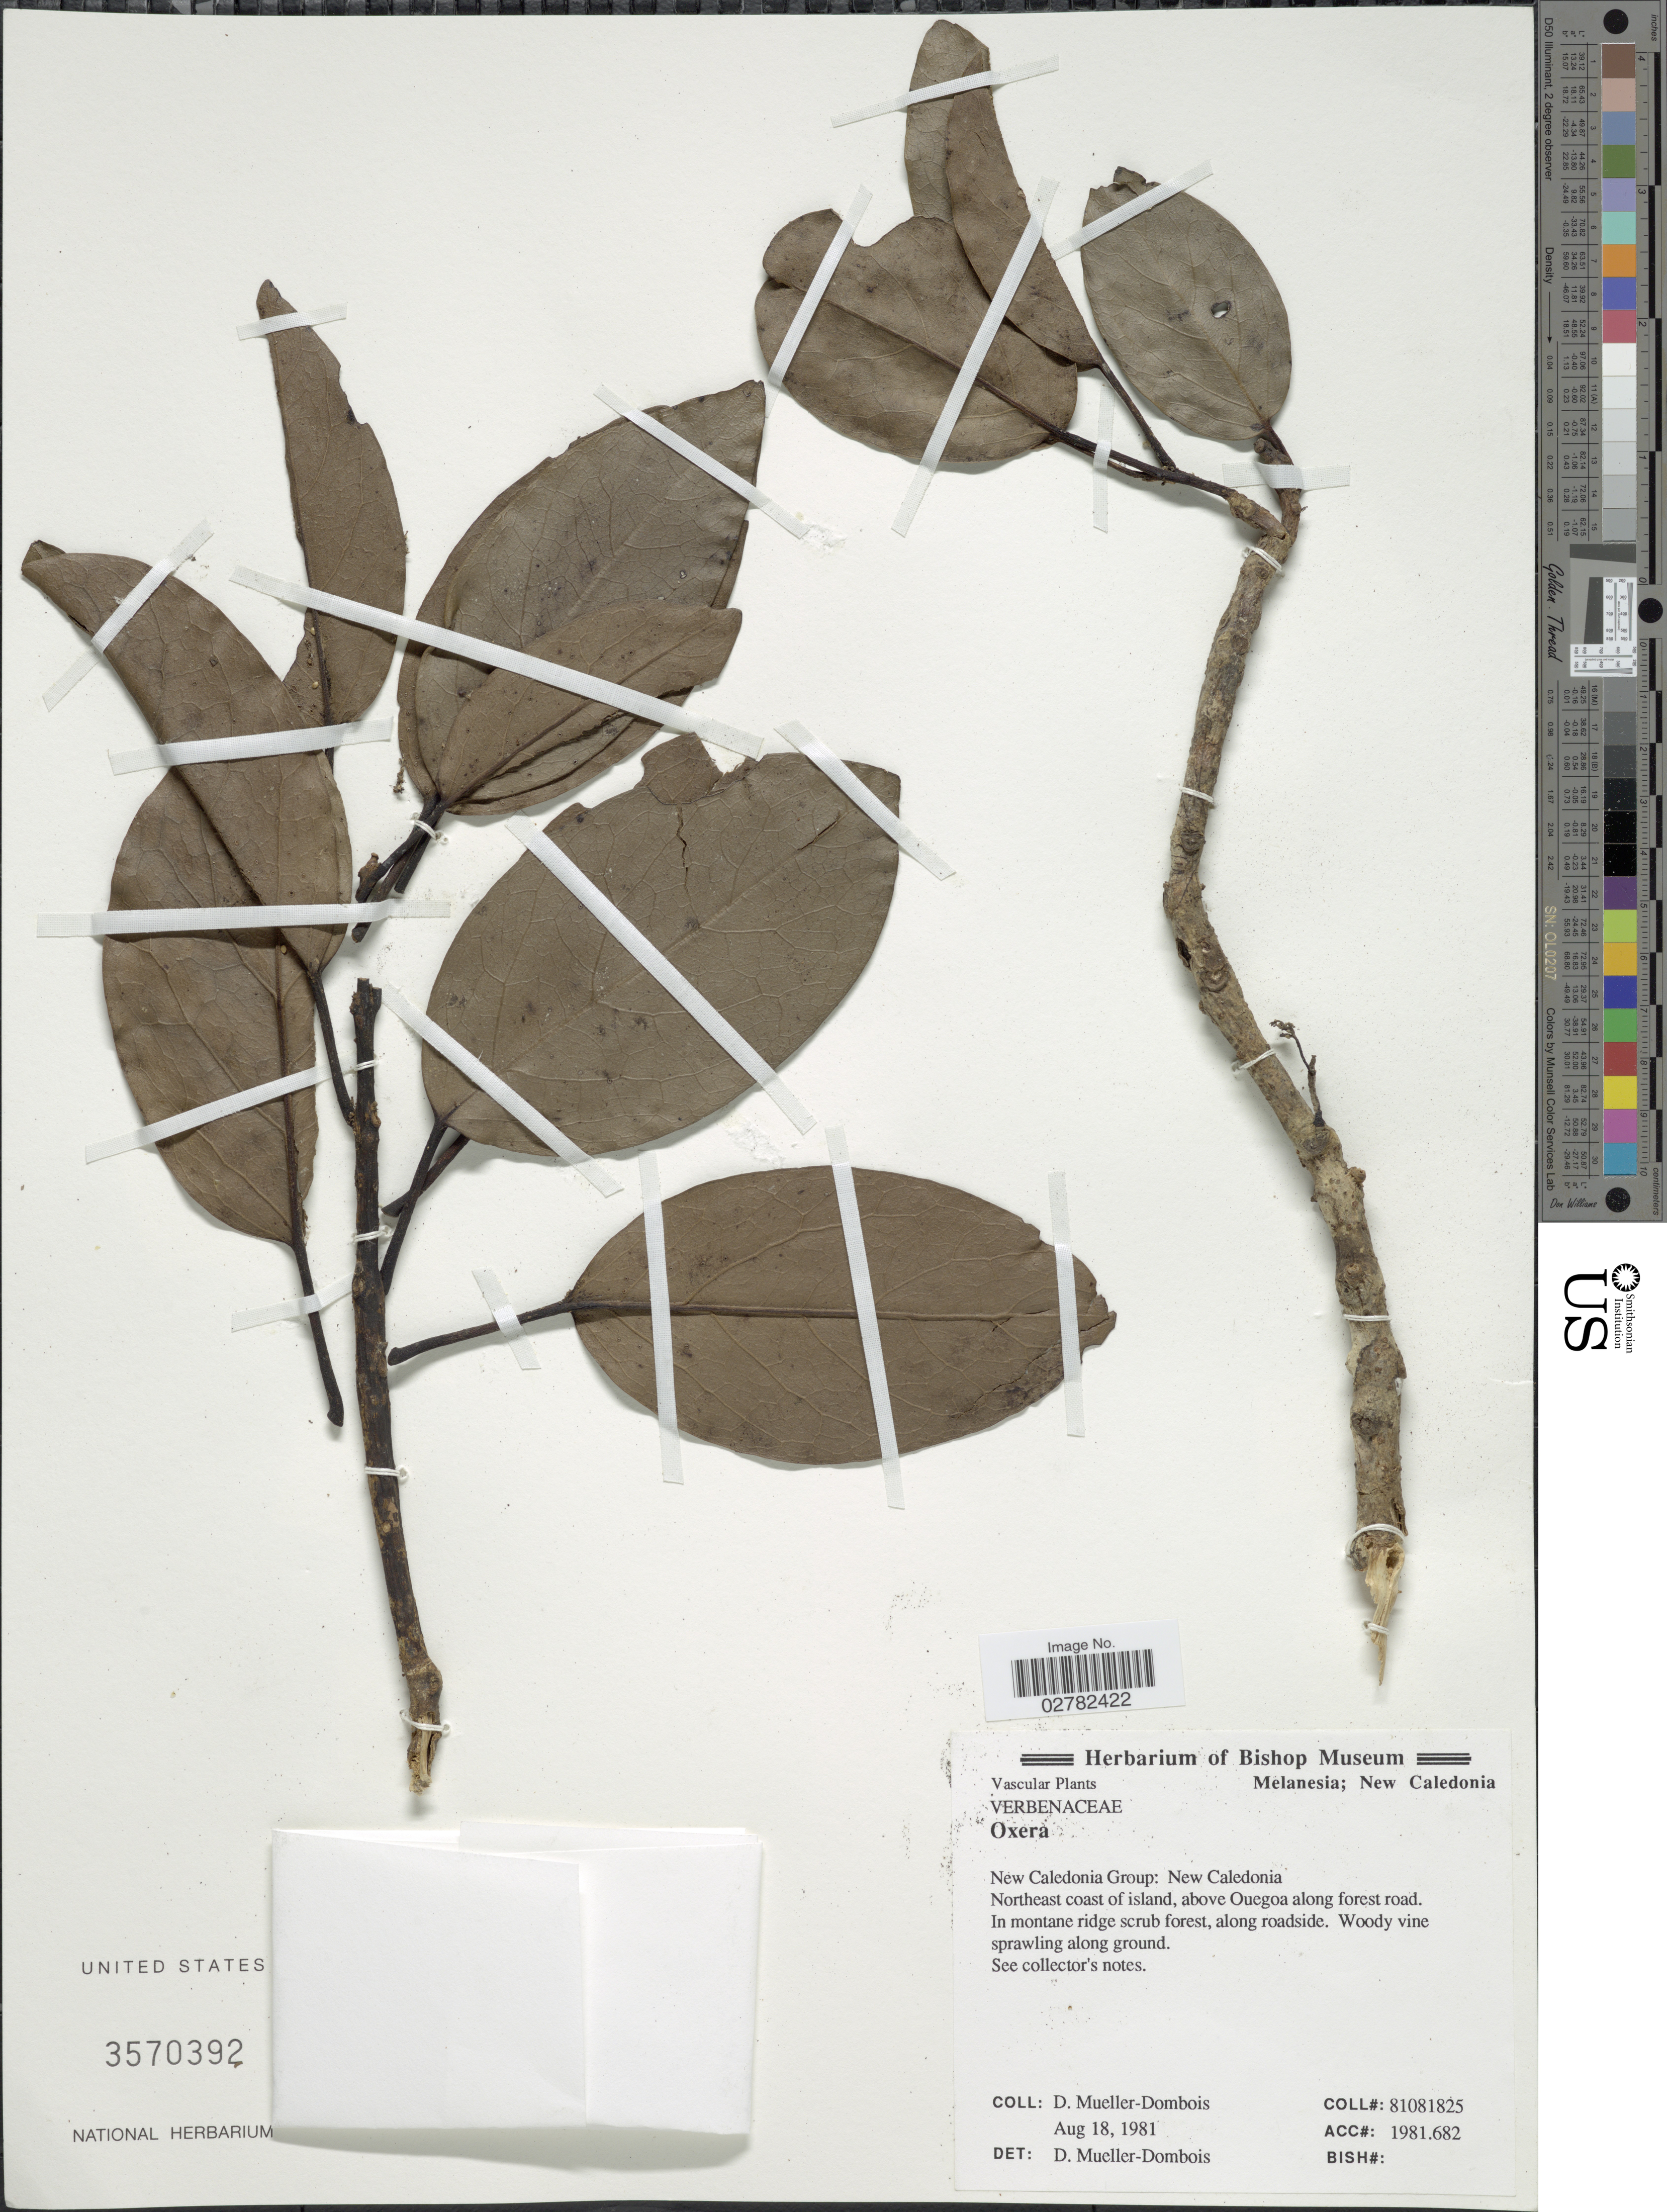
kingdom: Plantae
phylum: Tracheophyta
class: Magnoliopsida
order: Lamiales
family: Lamiaceae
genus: Oxera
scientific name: Oxera sp.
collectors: D. Mueller-Dombois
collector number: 81081825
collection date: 1981-08-18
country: New Caledonia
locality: New Caledonia Group: New Caledonia, Northeast coast of island, above Ouegoa along forest road.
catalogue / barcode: US 3570392